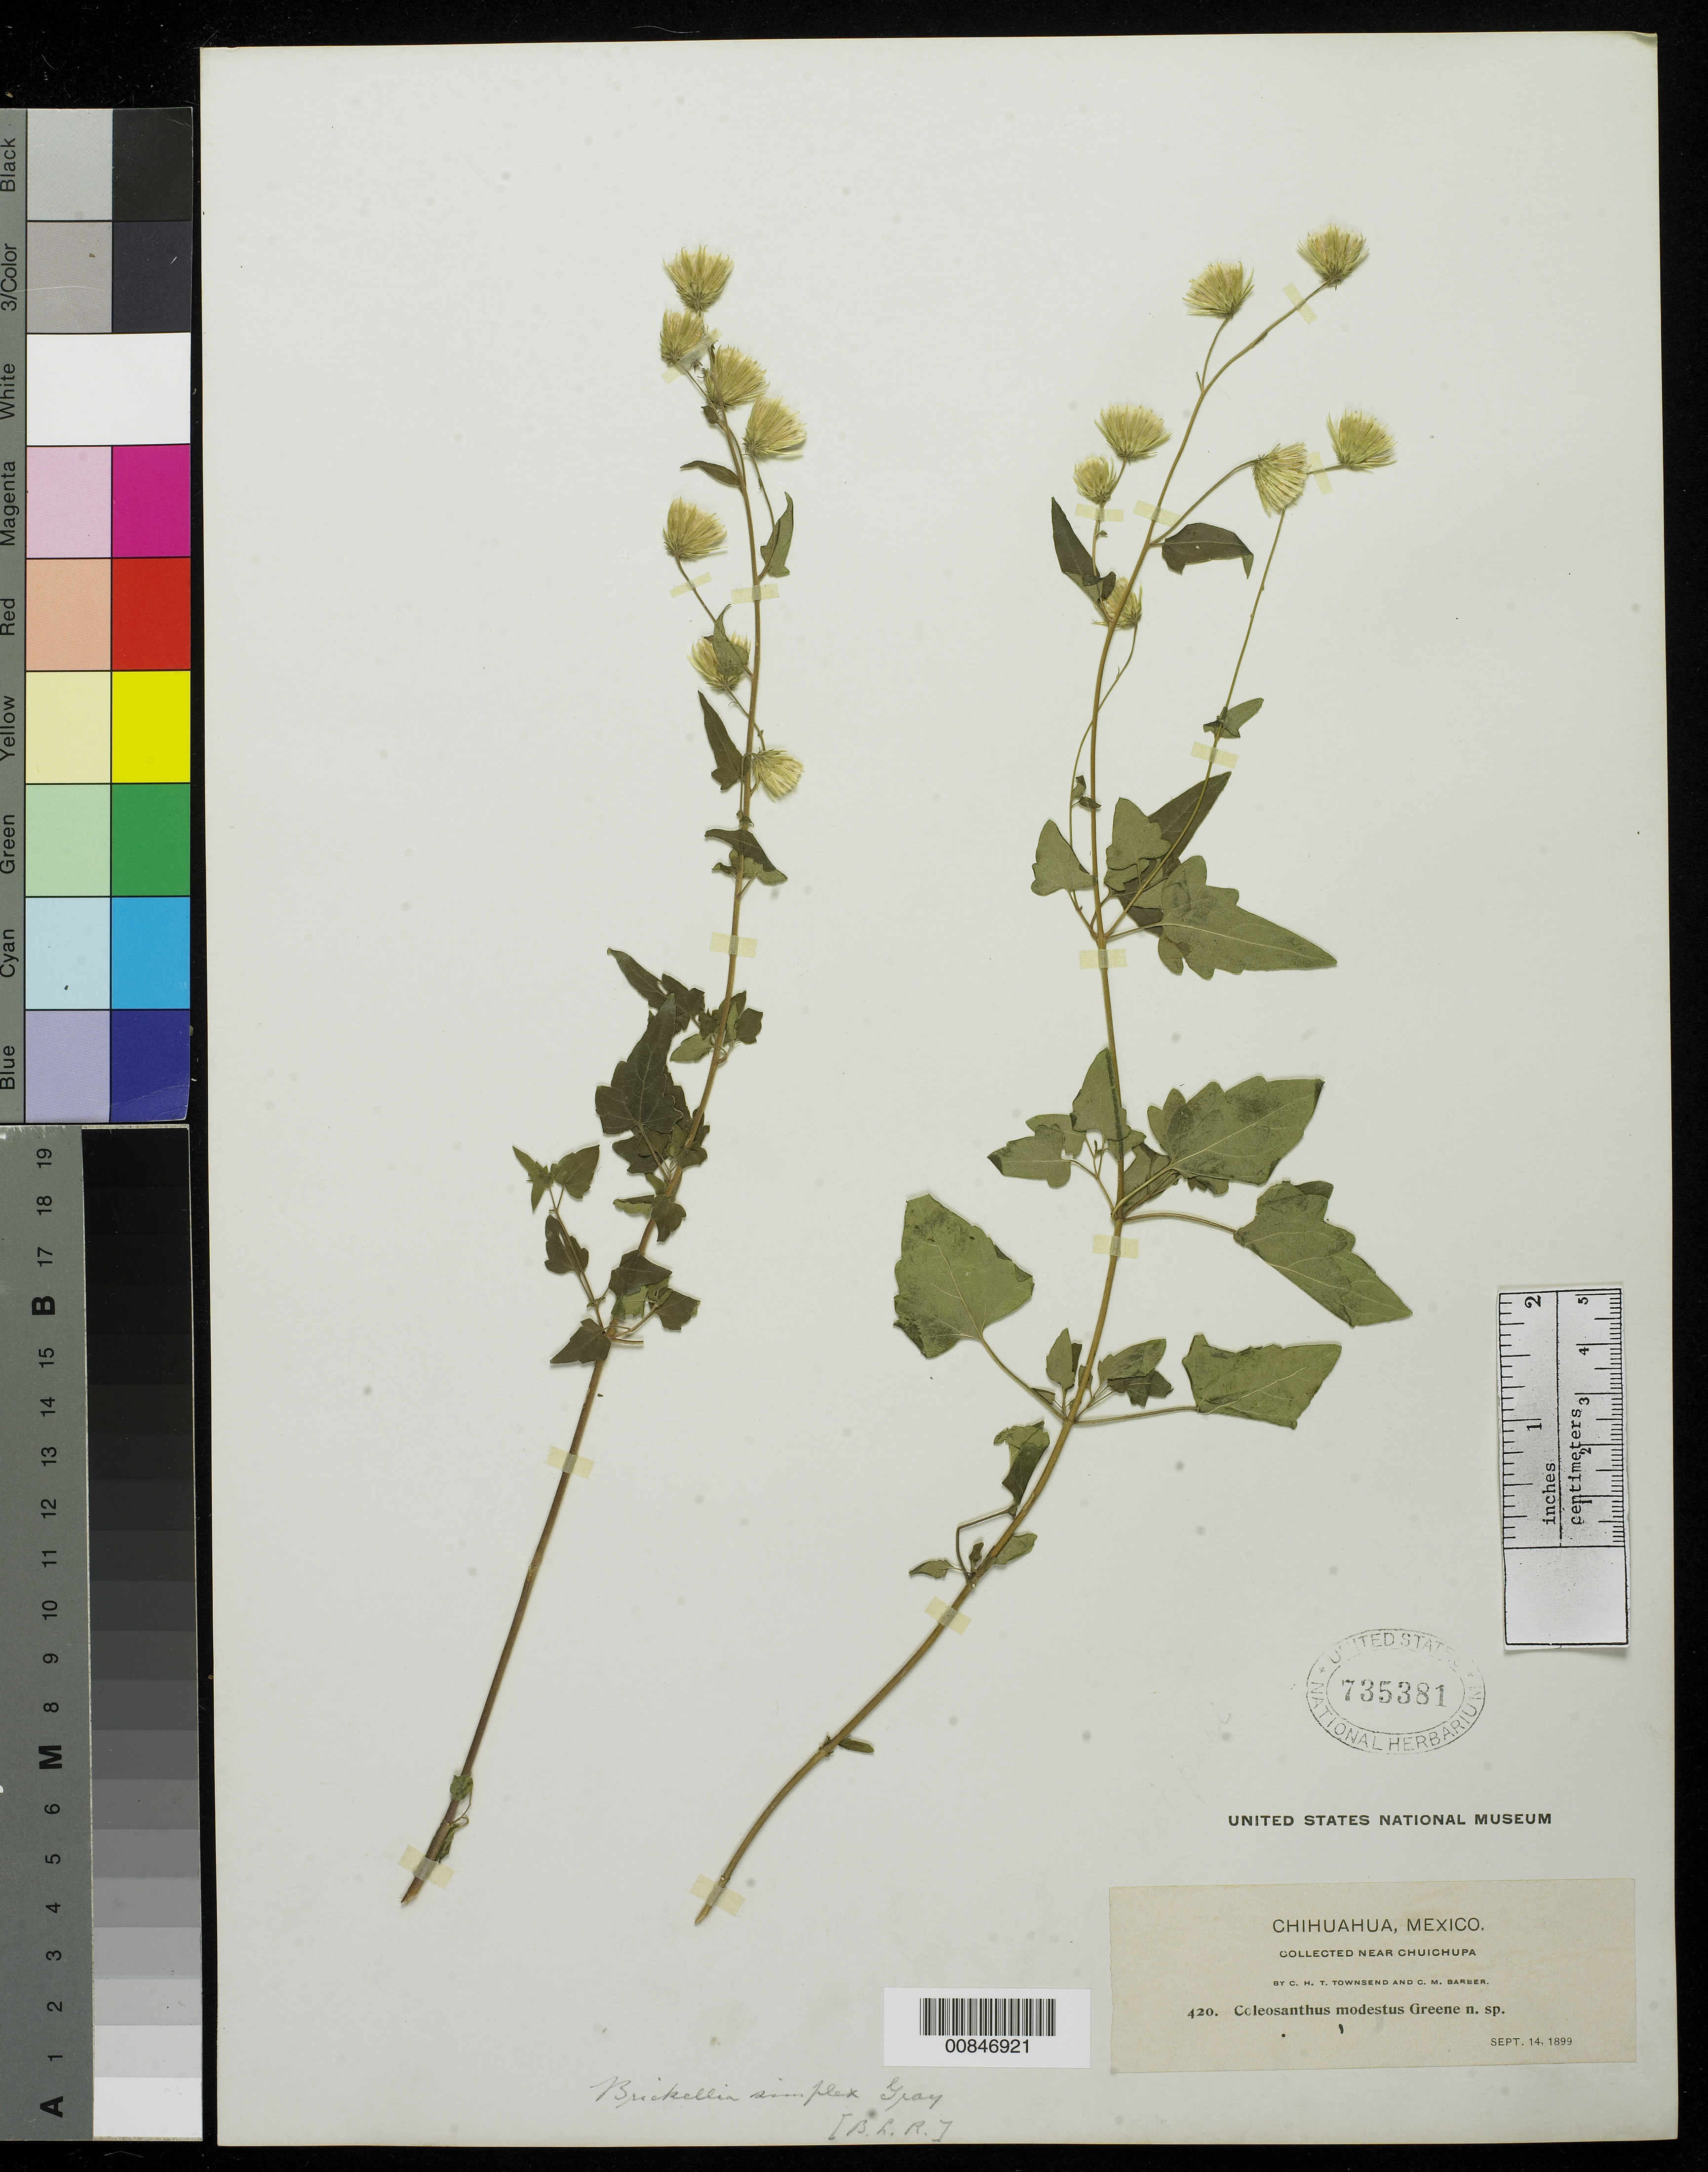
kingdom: Plantae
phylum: Tracheophyta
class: Magnoliopsida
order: Asterales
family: Asteraceae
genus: Brickellia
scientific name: Brickellia simplex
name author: A. Gray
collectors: C. H. T. Townsend & C. Barber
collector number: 420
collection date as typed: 14 Sep 1899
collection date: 1899-09-14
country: Mexico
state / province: Chihuahua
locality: Near Chuichupa, Chihuahua.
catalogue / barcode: US 735381